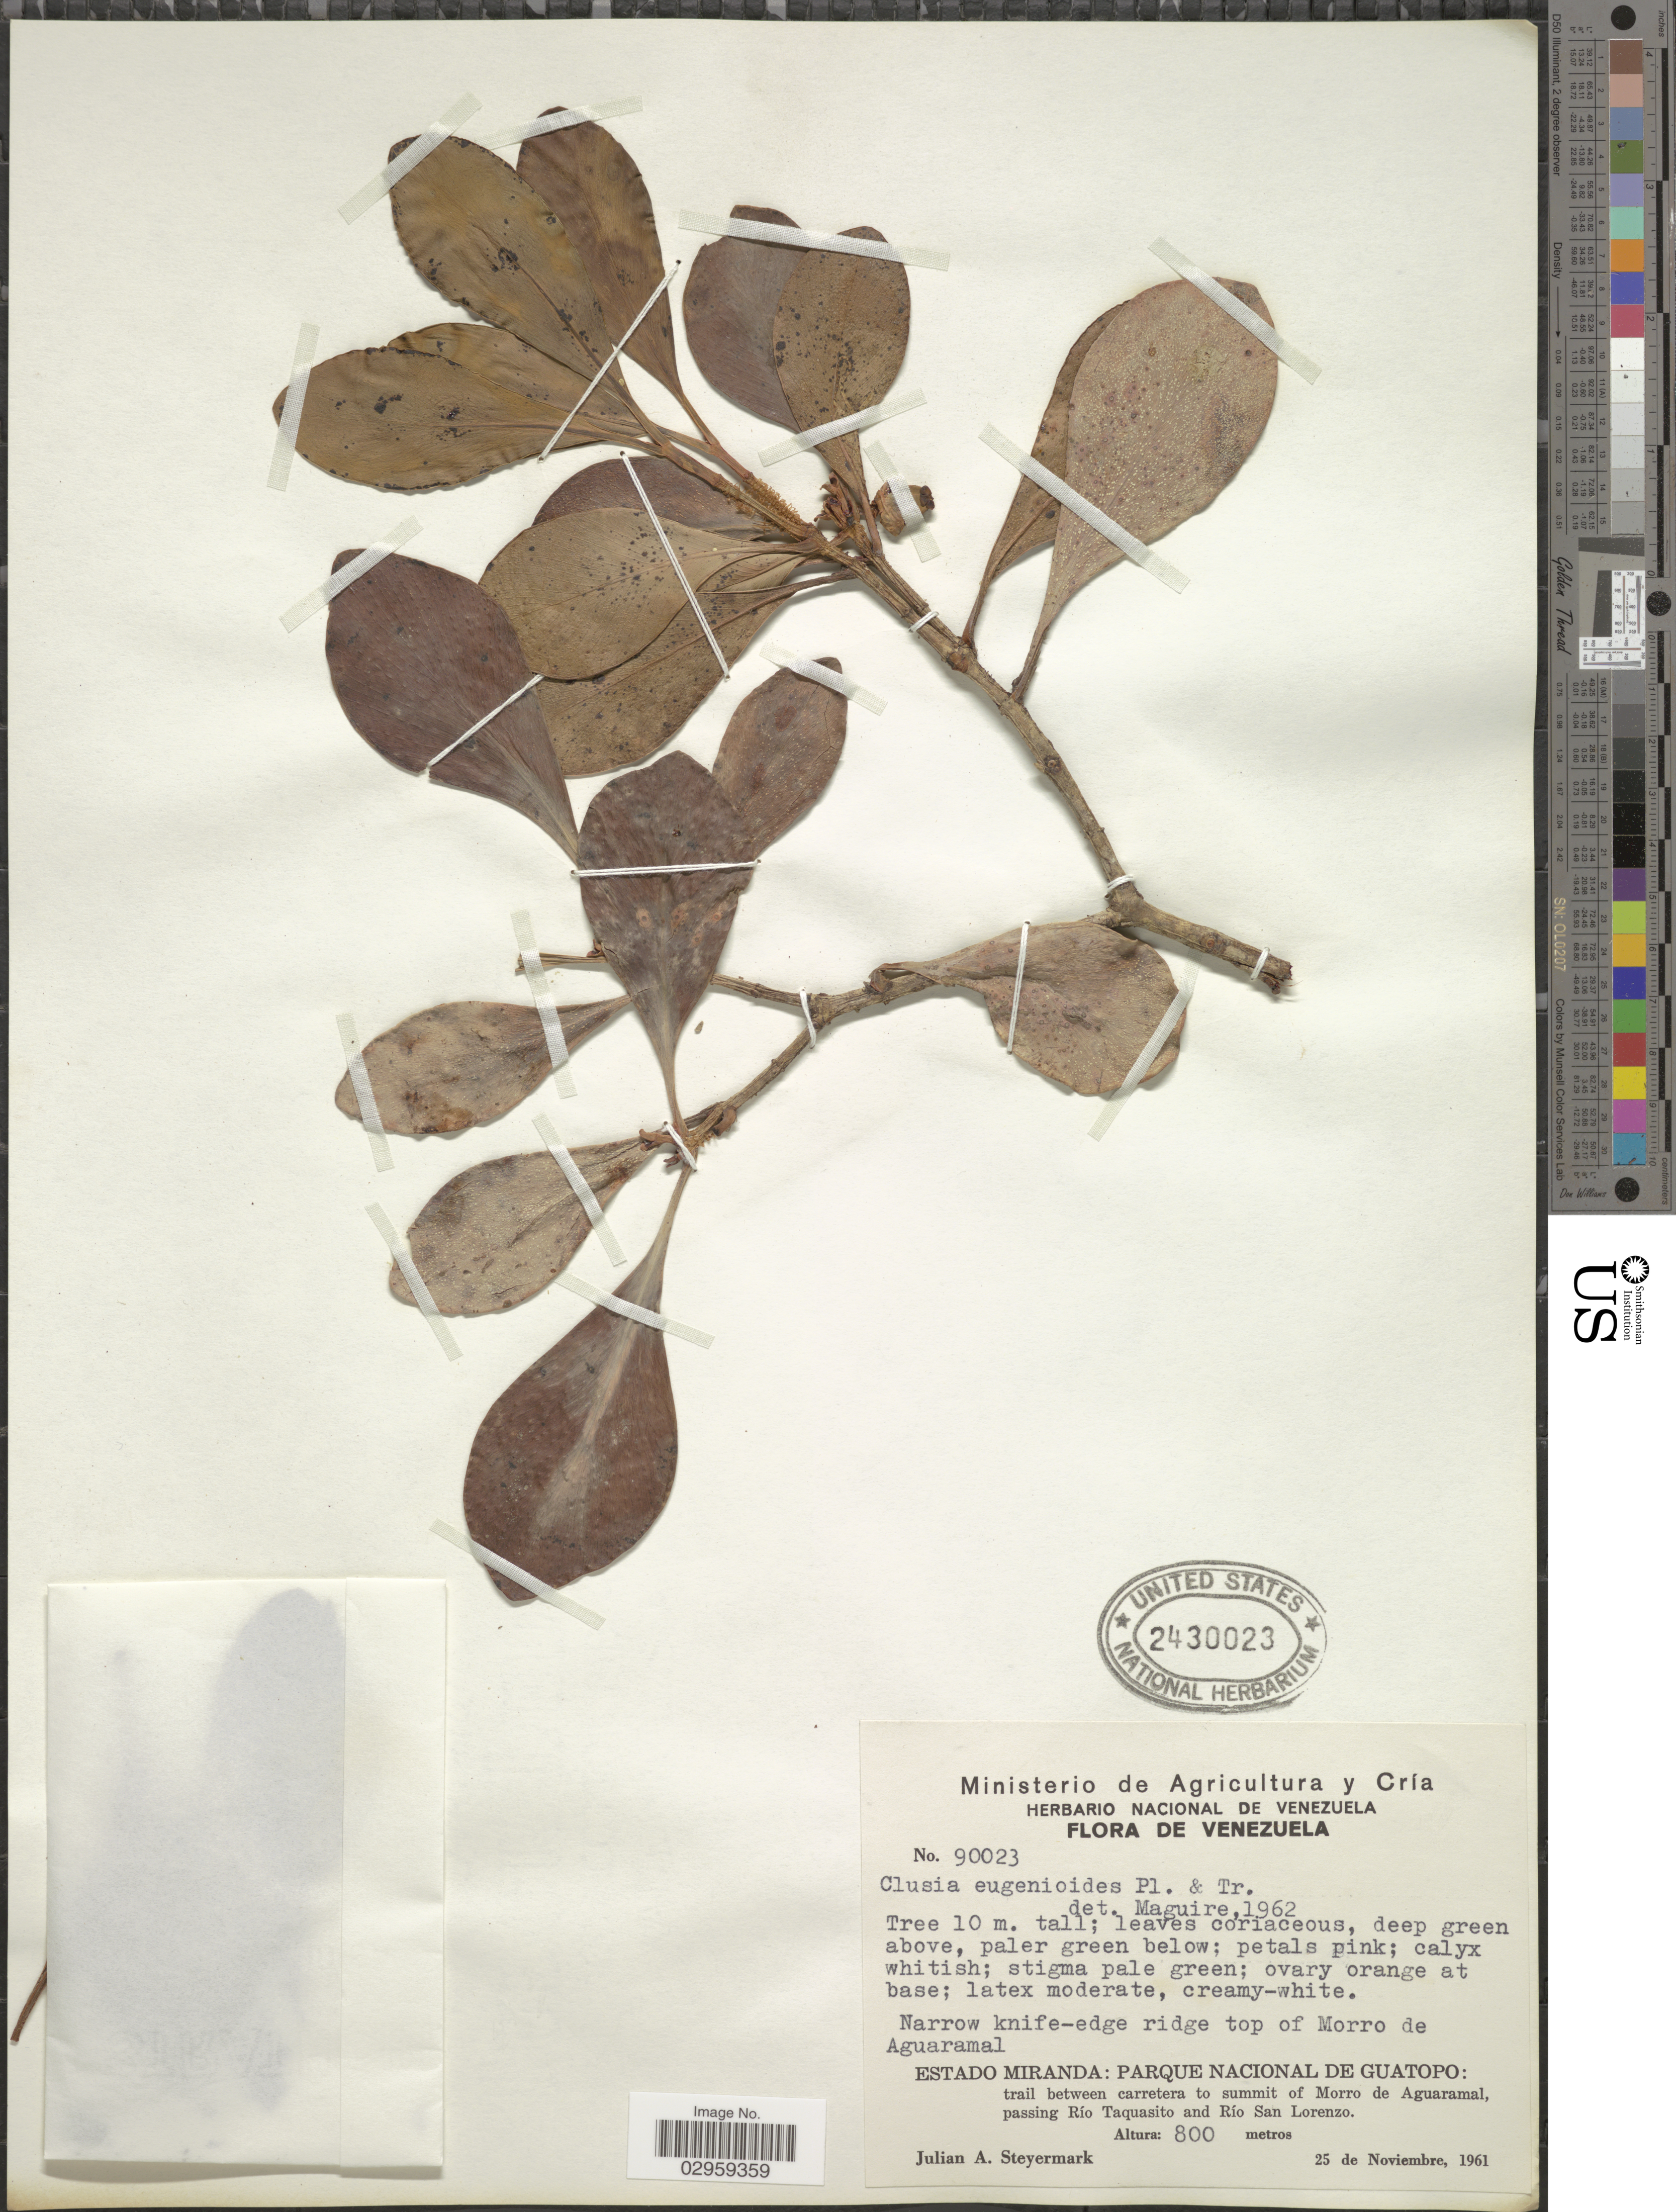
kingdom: Plantae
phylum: Tracheophyta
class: Magnoliopsida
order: Malpighiales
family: Clusiaceae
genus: Clusia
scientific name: Clusia eugenioides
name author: Planch. & Linden ex Planch. & Triana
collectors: J. Steyermark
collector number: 90023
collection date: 1961-11-25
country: Venezuela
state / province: Miranda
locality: Narrow knife-edge ridge top of Morro de Aguaramal. Estado Miranda: Parque Nacional de Guatopo: trail between carretera to summit of Morro de Aguaramal, passing Río Taquasito and Río San Lorenzo.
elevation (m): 800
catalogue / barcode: US 2430023